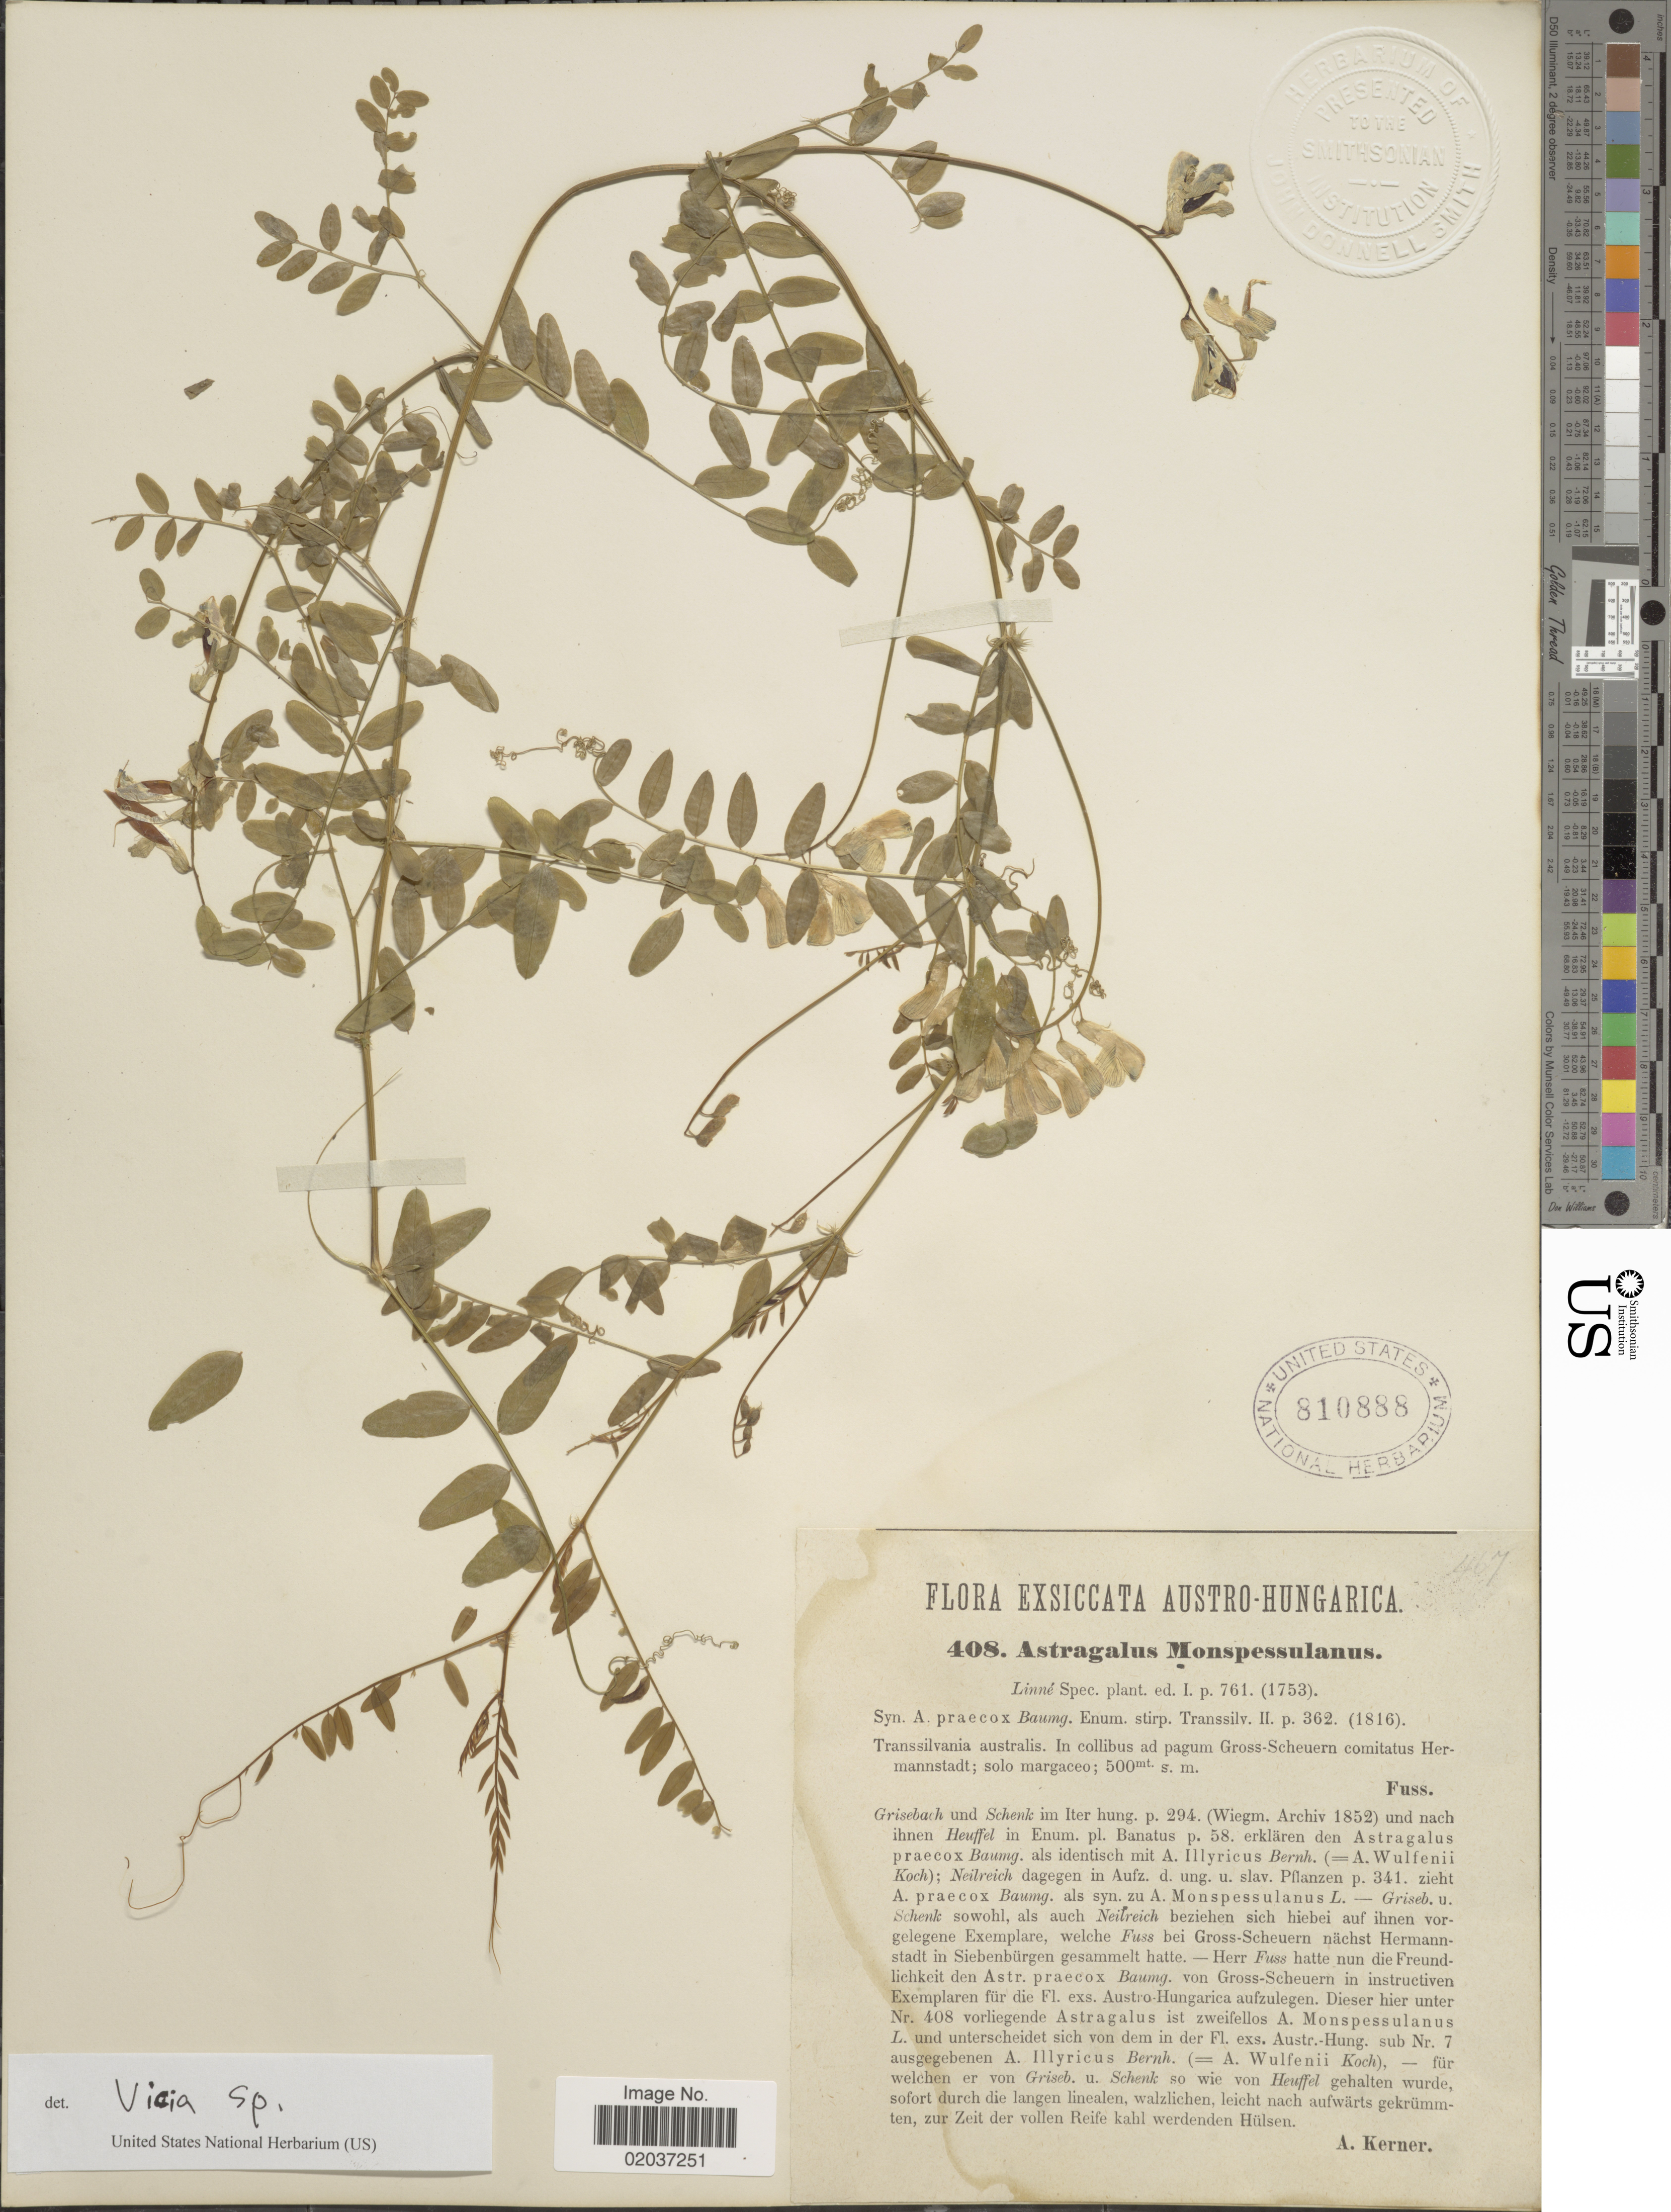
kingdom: Plantae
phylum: Tracheophyta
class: Magnoliopsida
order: Fabales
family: Fabaceae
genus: Astragalus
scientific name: Astragalus monspessulanus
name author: L.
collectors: Fuss.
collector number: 408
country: Hungary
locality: Transsilvania australis. In collibus ad pagum Gross-Scheueren comitatus Hermannstadt.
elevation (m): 500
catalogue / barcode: US 810888